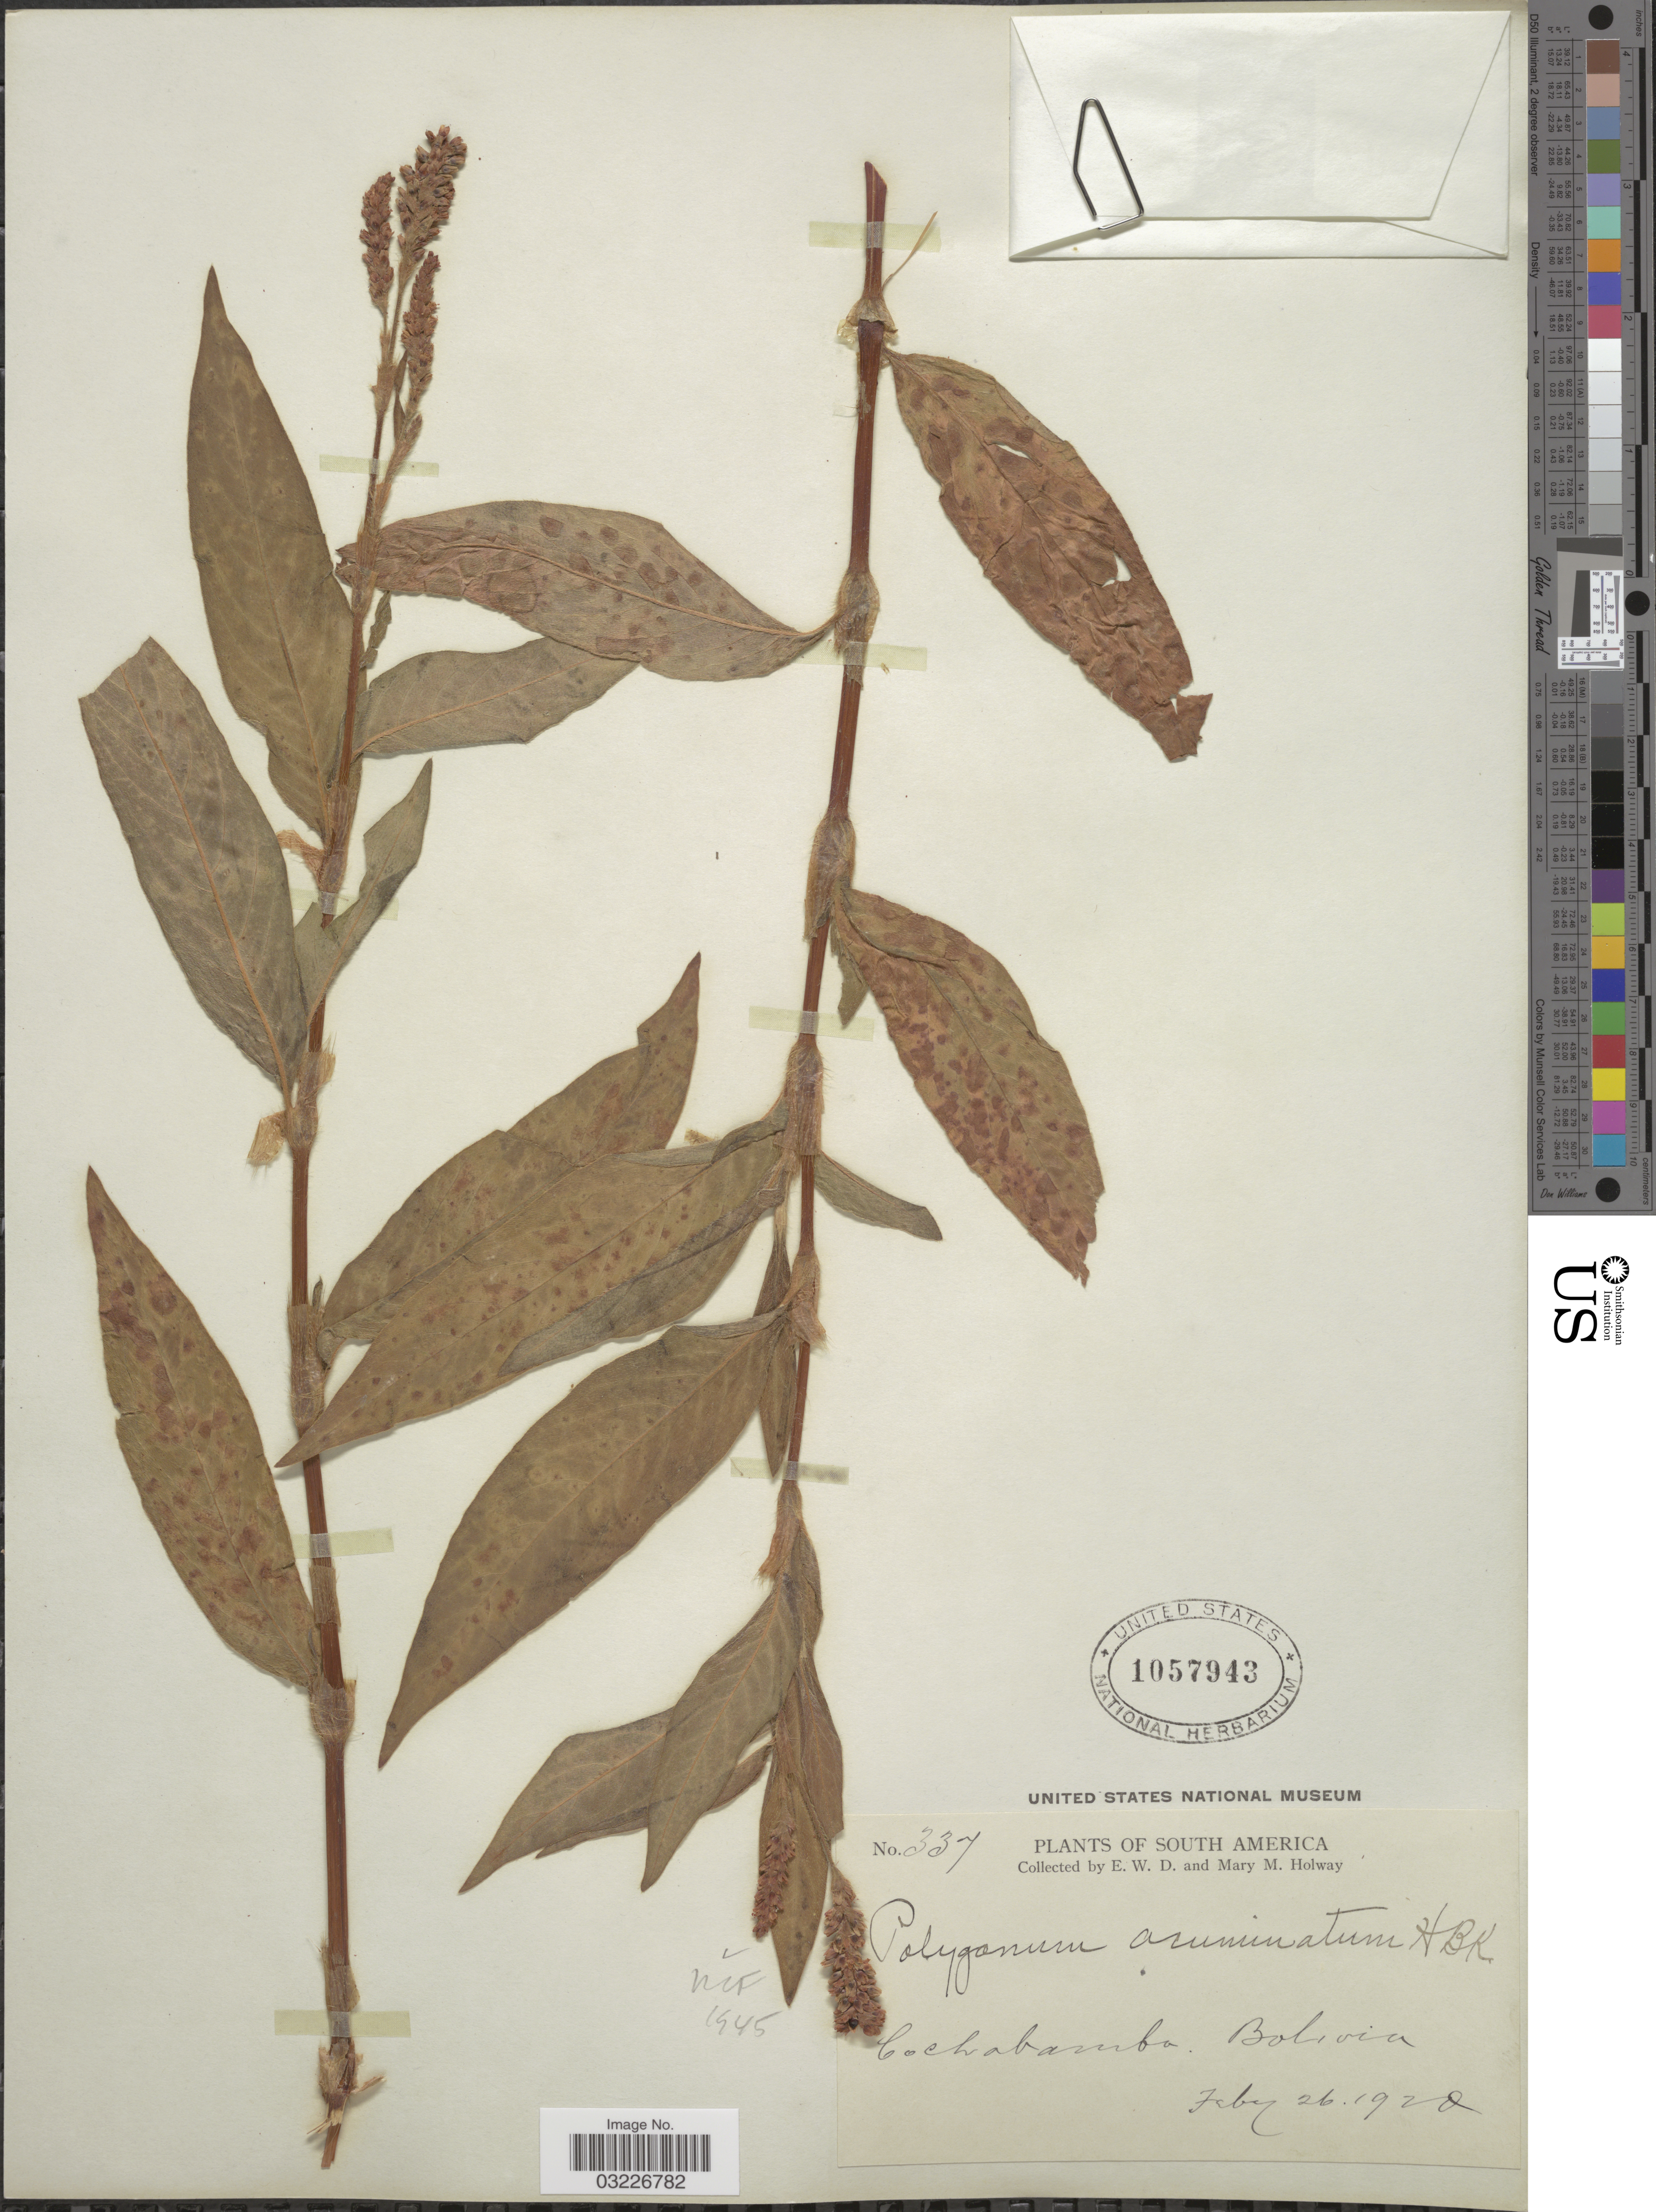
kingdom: Plantae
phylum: Tracheophyta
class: Magnoliopsida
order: Caryophyllales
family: Polygonaceae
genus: Polygonum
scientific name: Polygonum acuminatum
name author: Kunth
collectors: E. W. D. Holway & M. M. Holway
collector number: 337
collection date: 1920-02-26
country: Bolivia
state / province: Cochabamba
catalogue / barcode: US 1057943